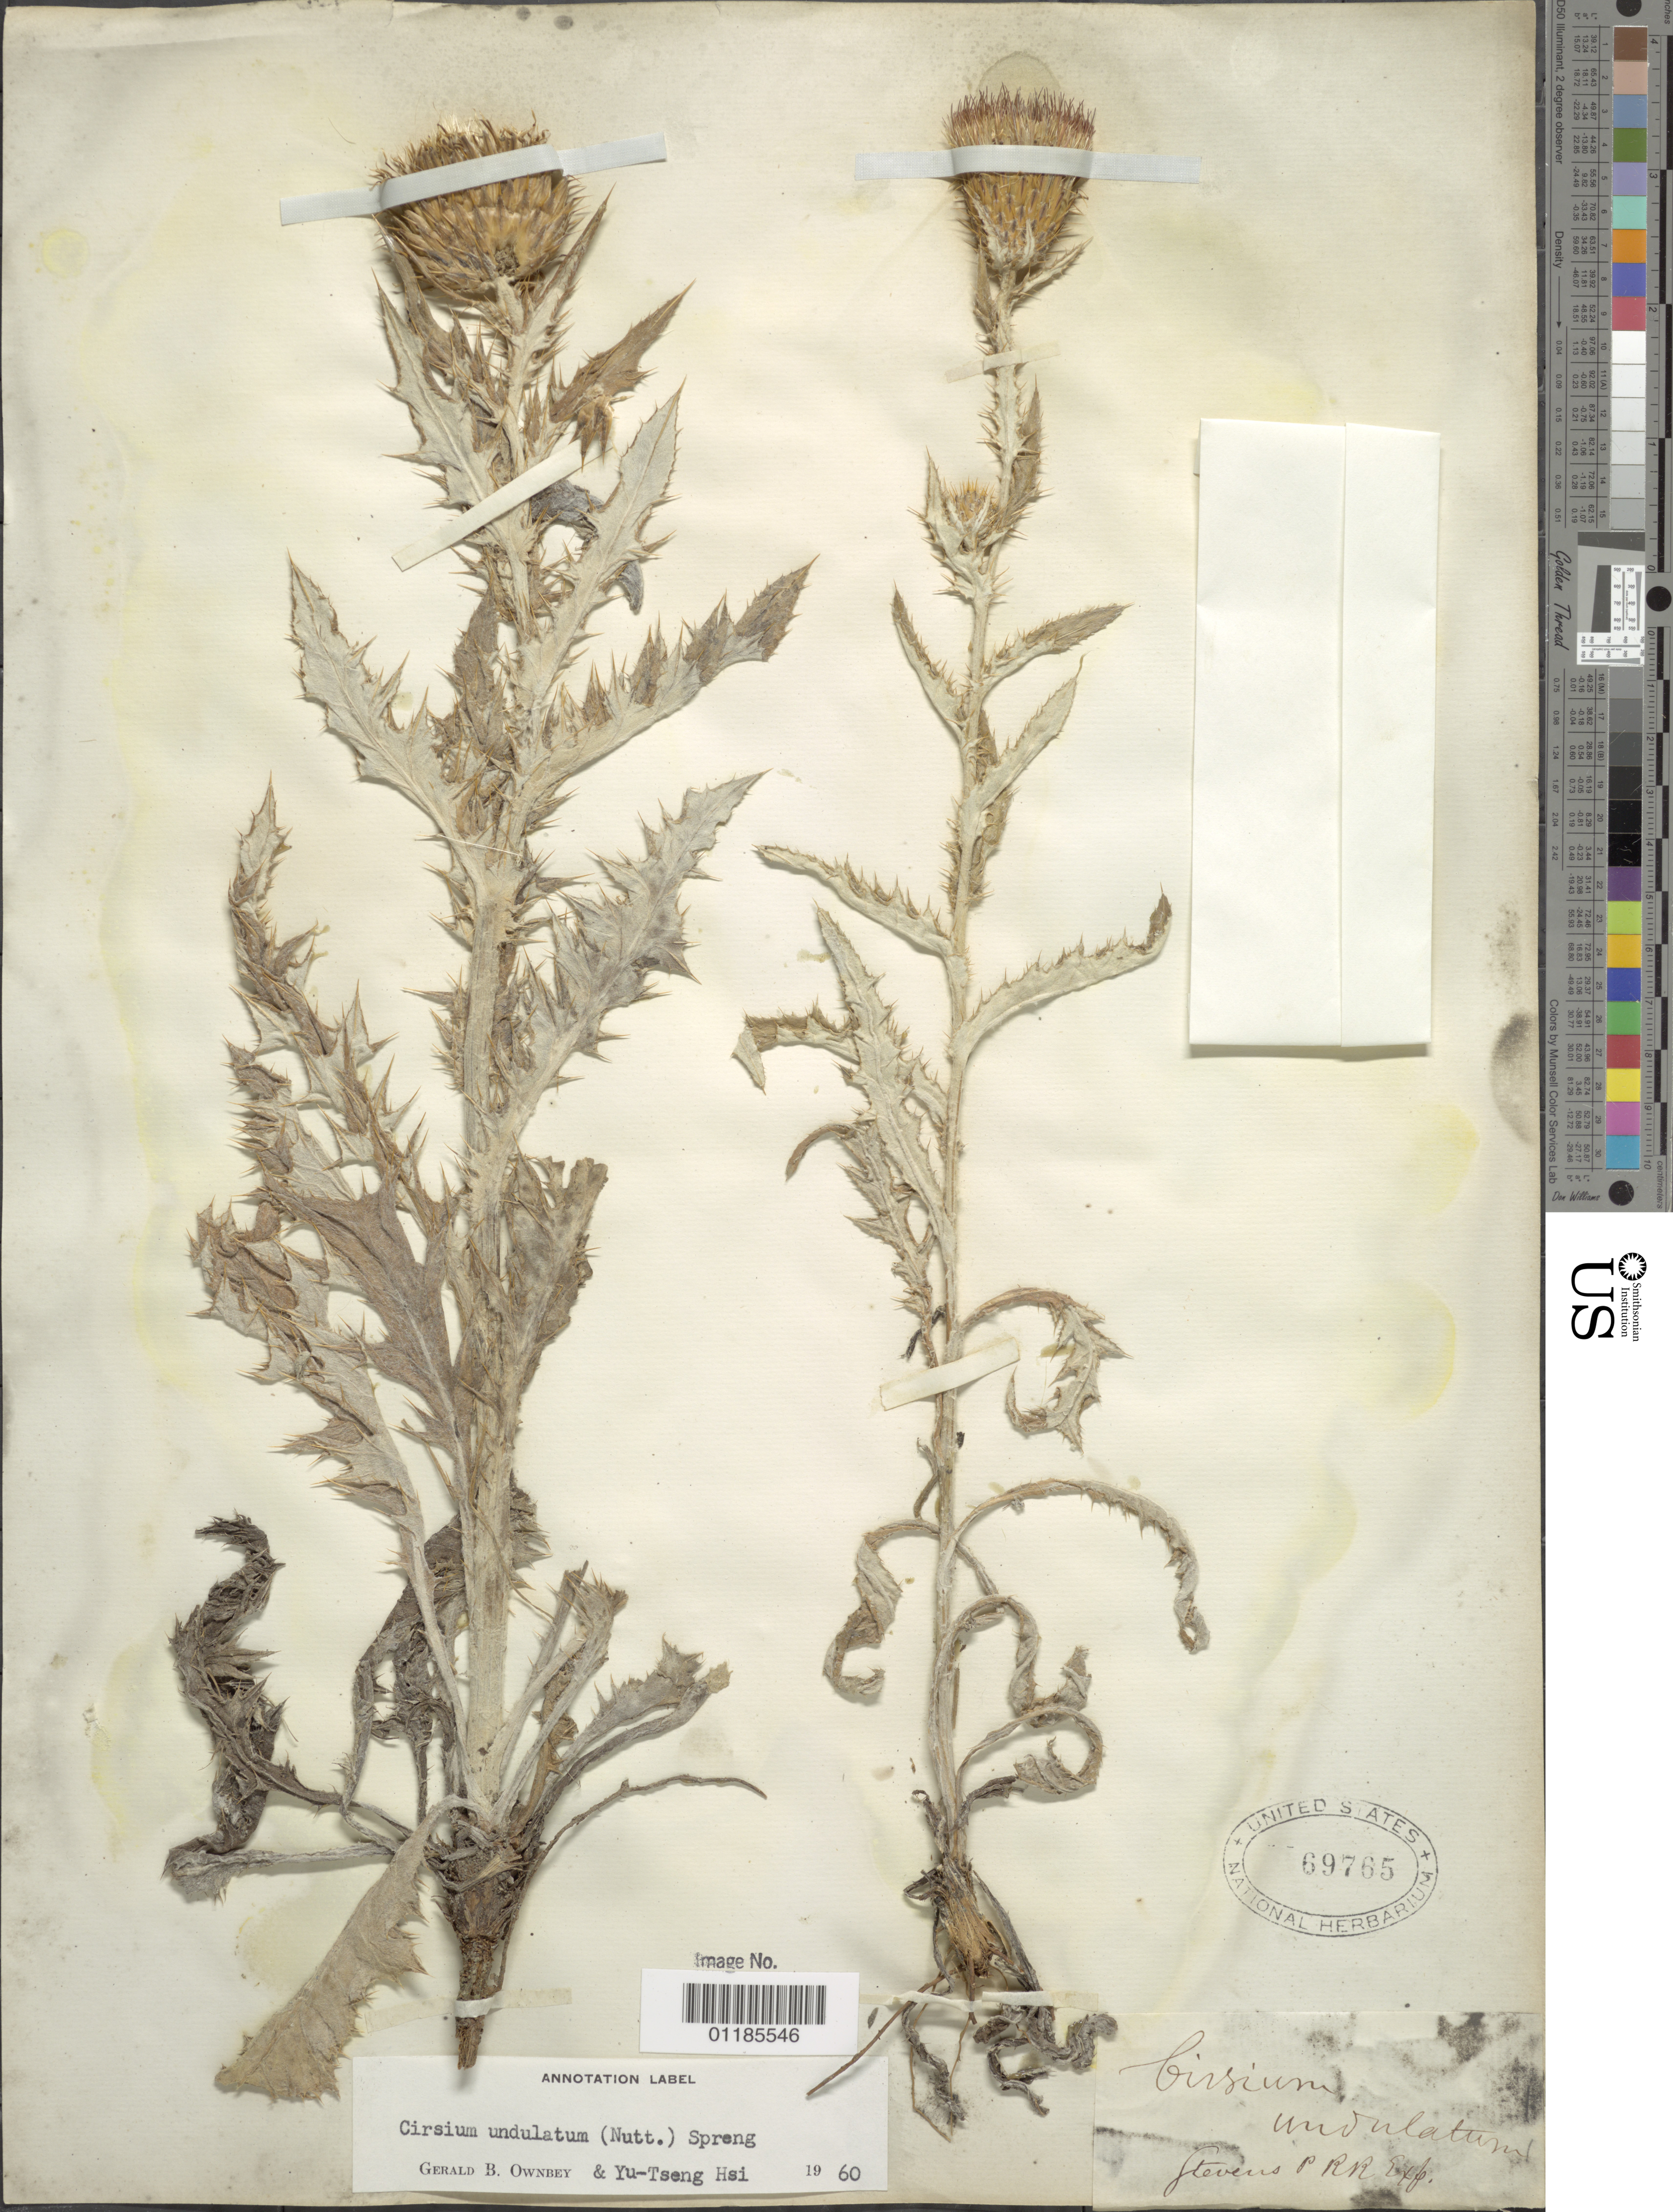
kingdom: Plantae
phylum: Tracheophyta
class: Magnoliopsida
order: Asterales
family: Asteraceae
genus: Cirsium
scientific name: Cirsium undulatum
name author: (Nutt.) Spreng.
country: United States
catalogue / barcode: US 69765